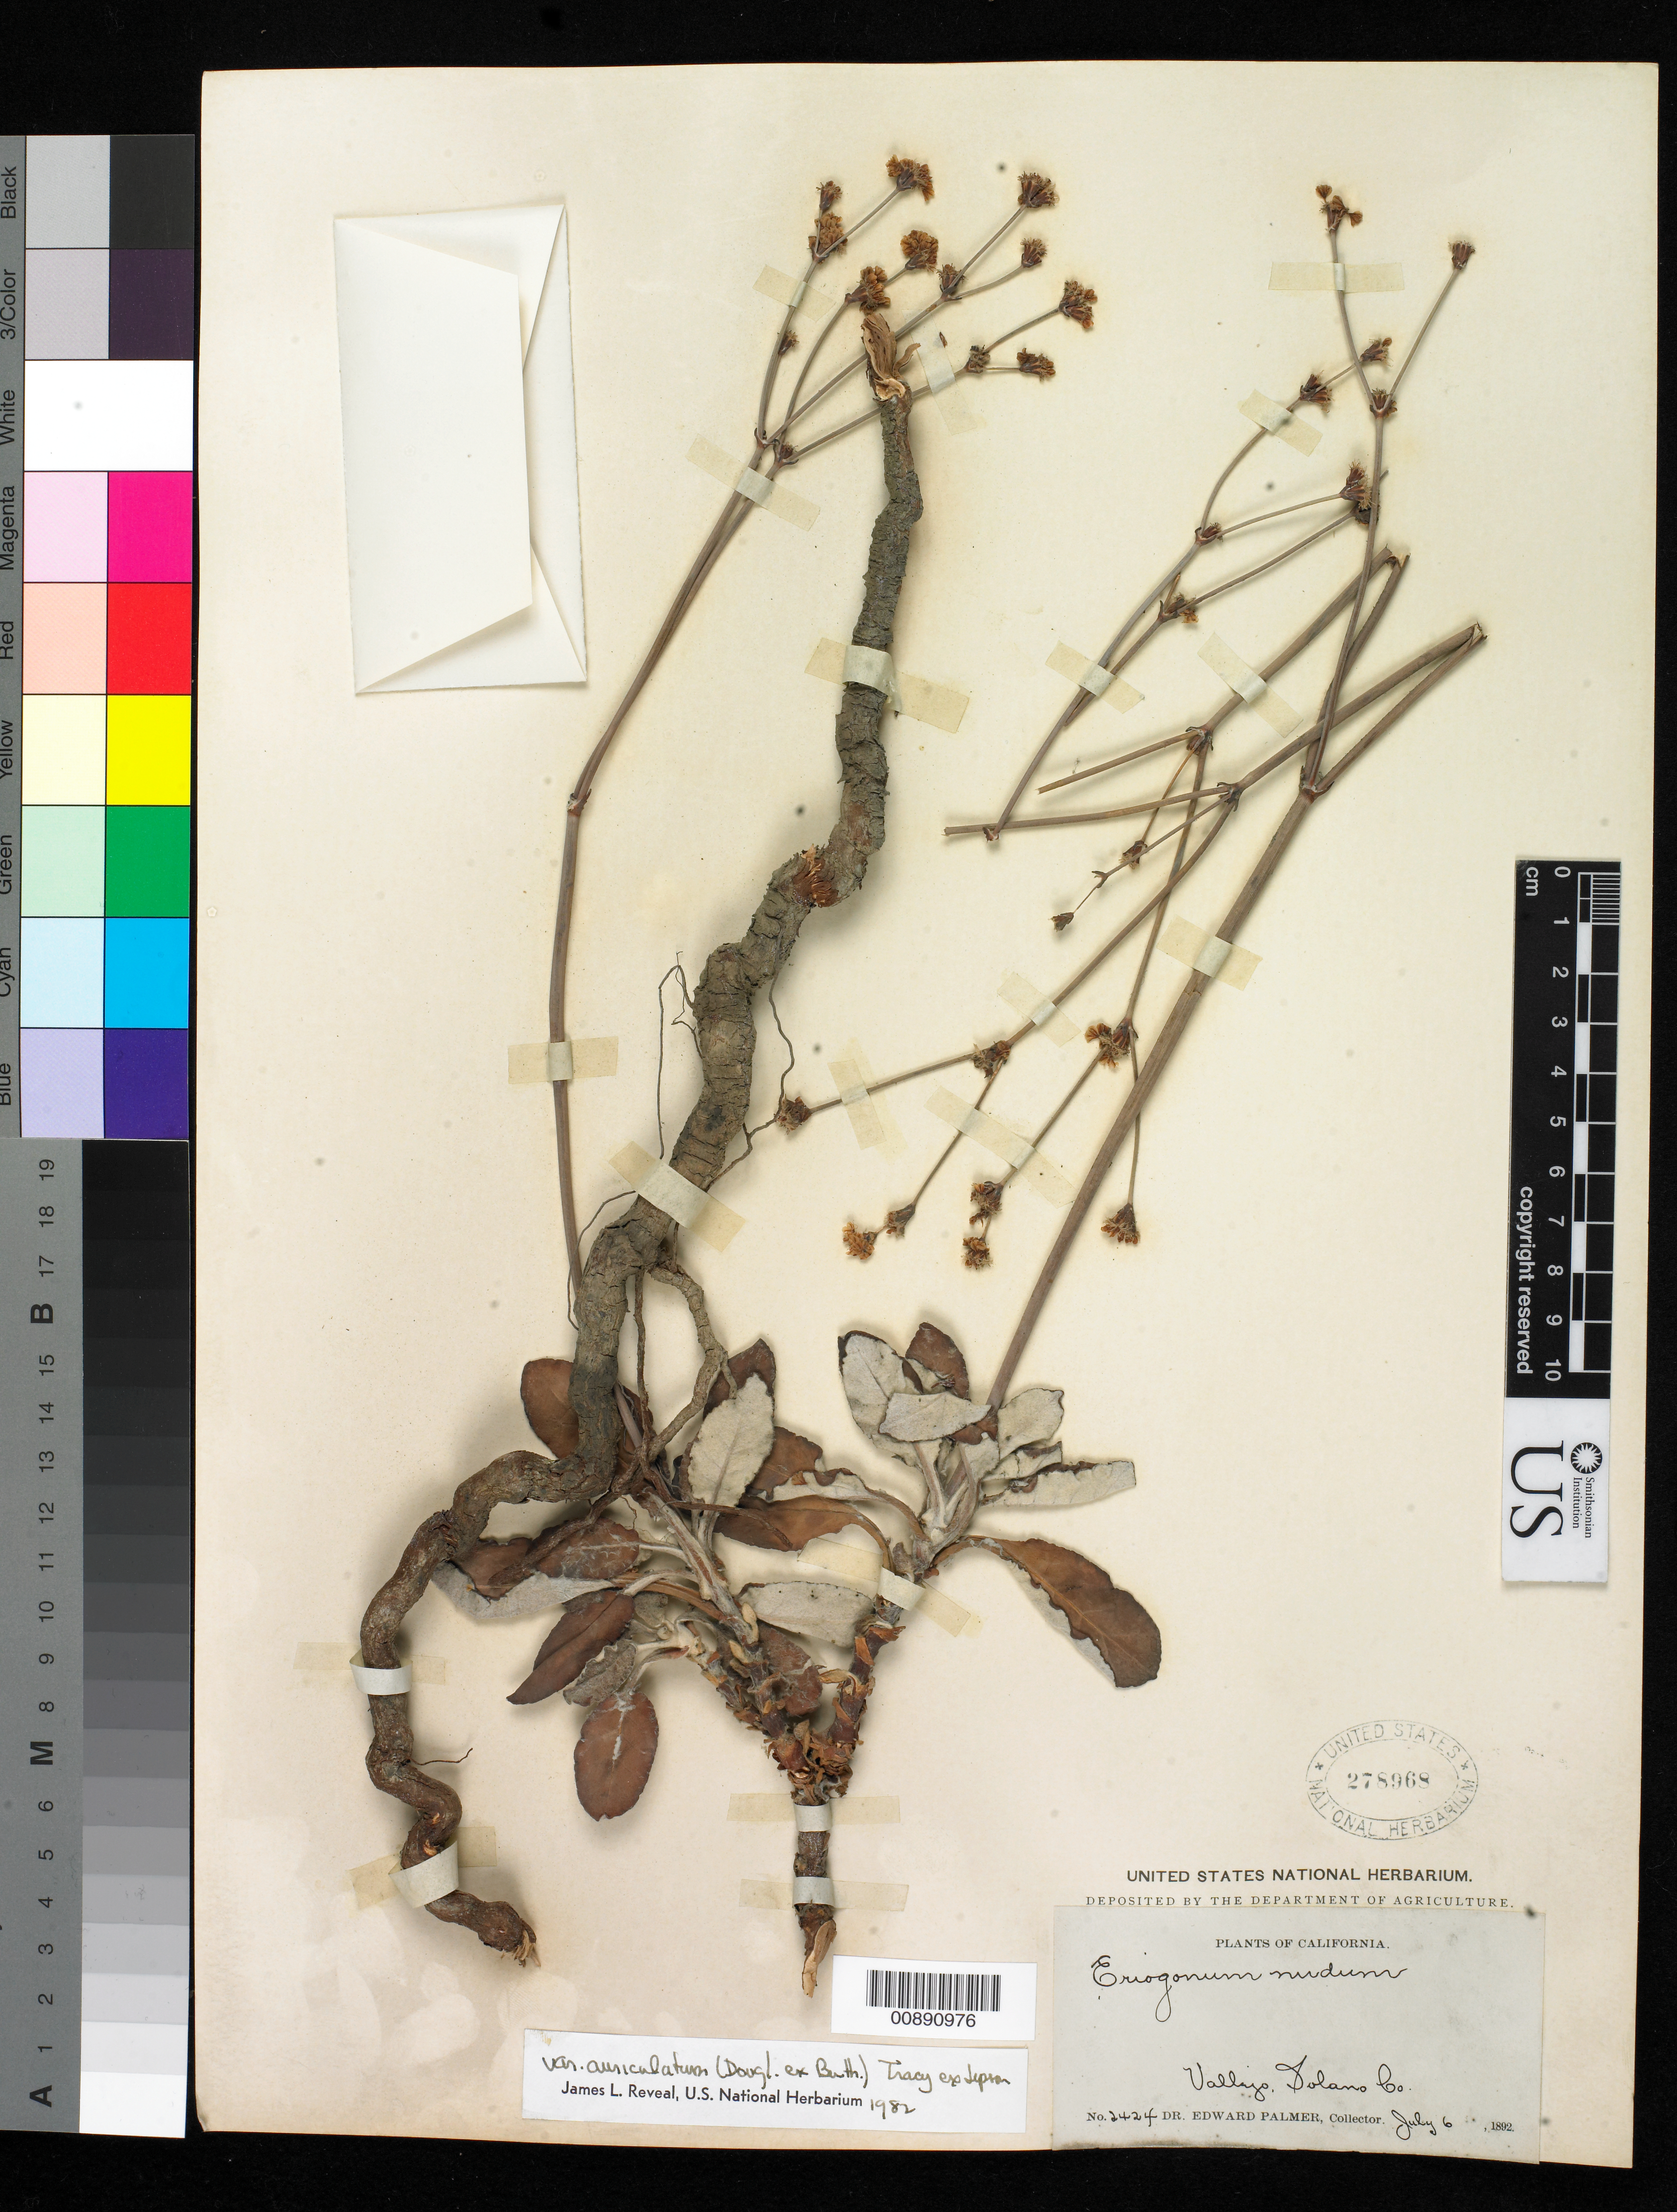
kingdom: Plantae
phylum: Tracheophyta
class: Magnoliopsida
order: Caryophyllales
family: Polygonaceae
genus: Eriogonum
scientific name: Eriogonum nudum var. auriculatum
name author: (Benth.) Tracy ex Jeps.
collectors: E. Palmer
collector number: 2424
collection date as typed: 06 Jul 1892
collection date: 1892-07-06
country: United States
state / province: California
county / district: Solano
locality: Vallejo, Solano County, California.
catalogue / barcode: US 278968